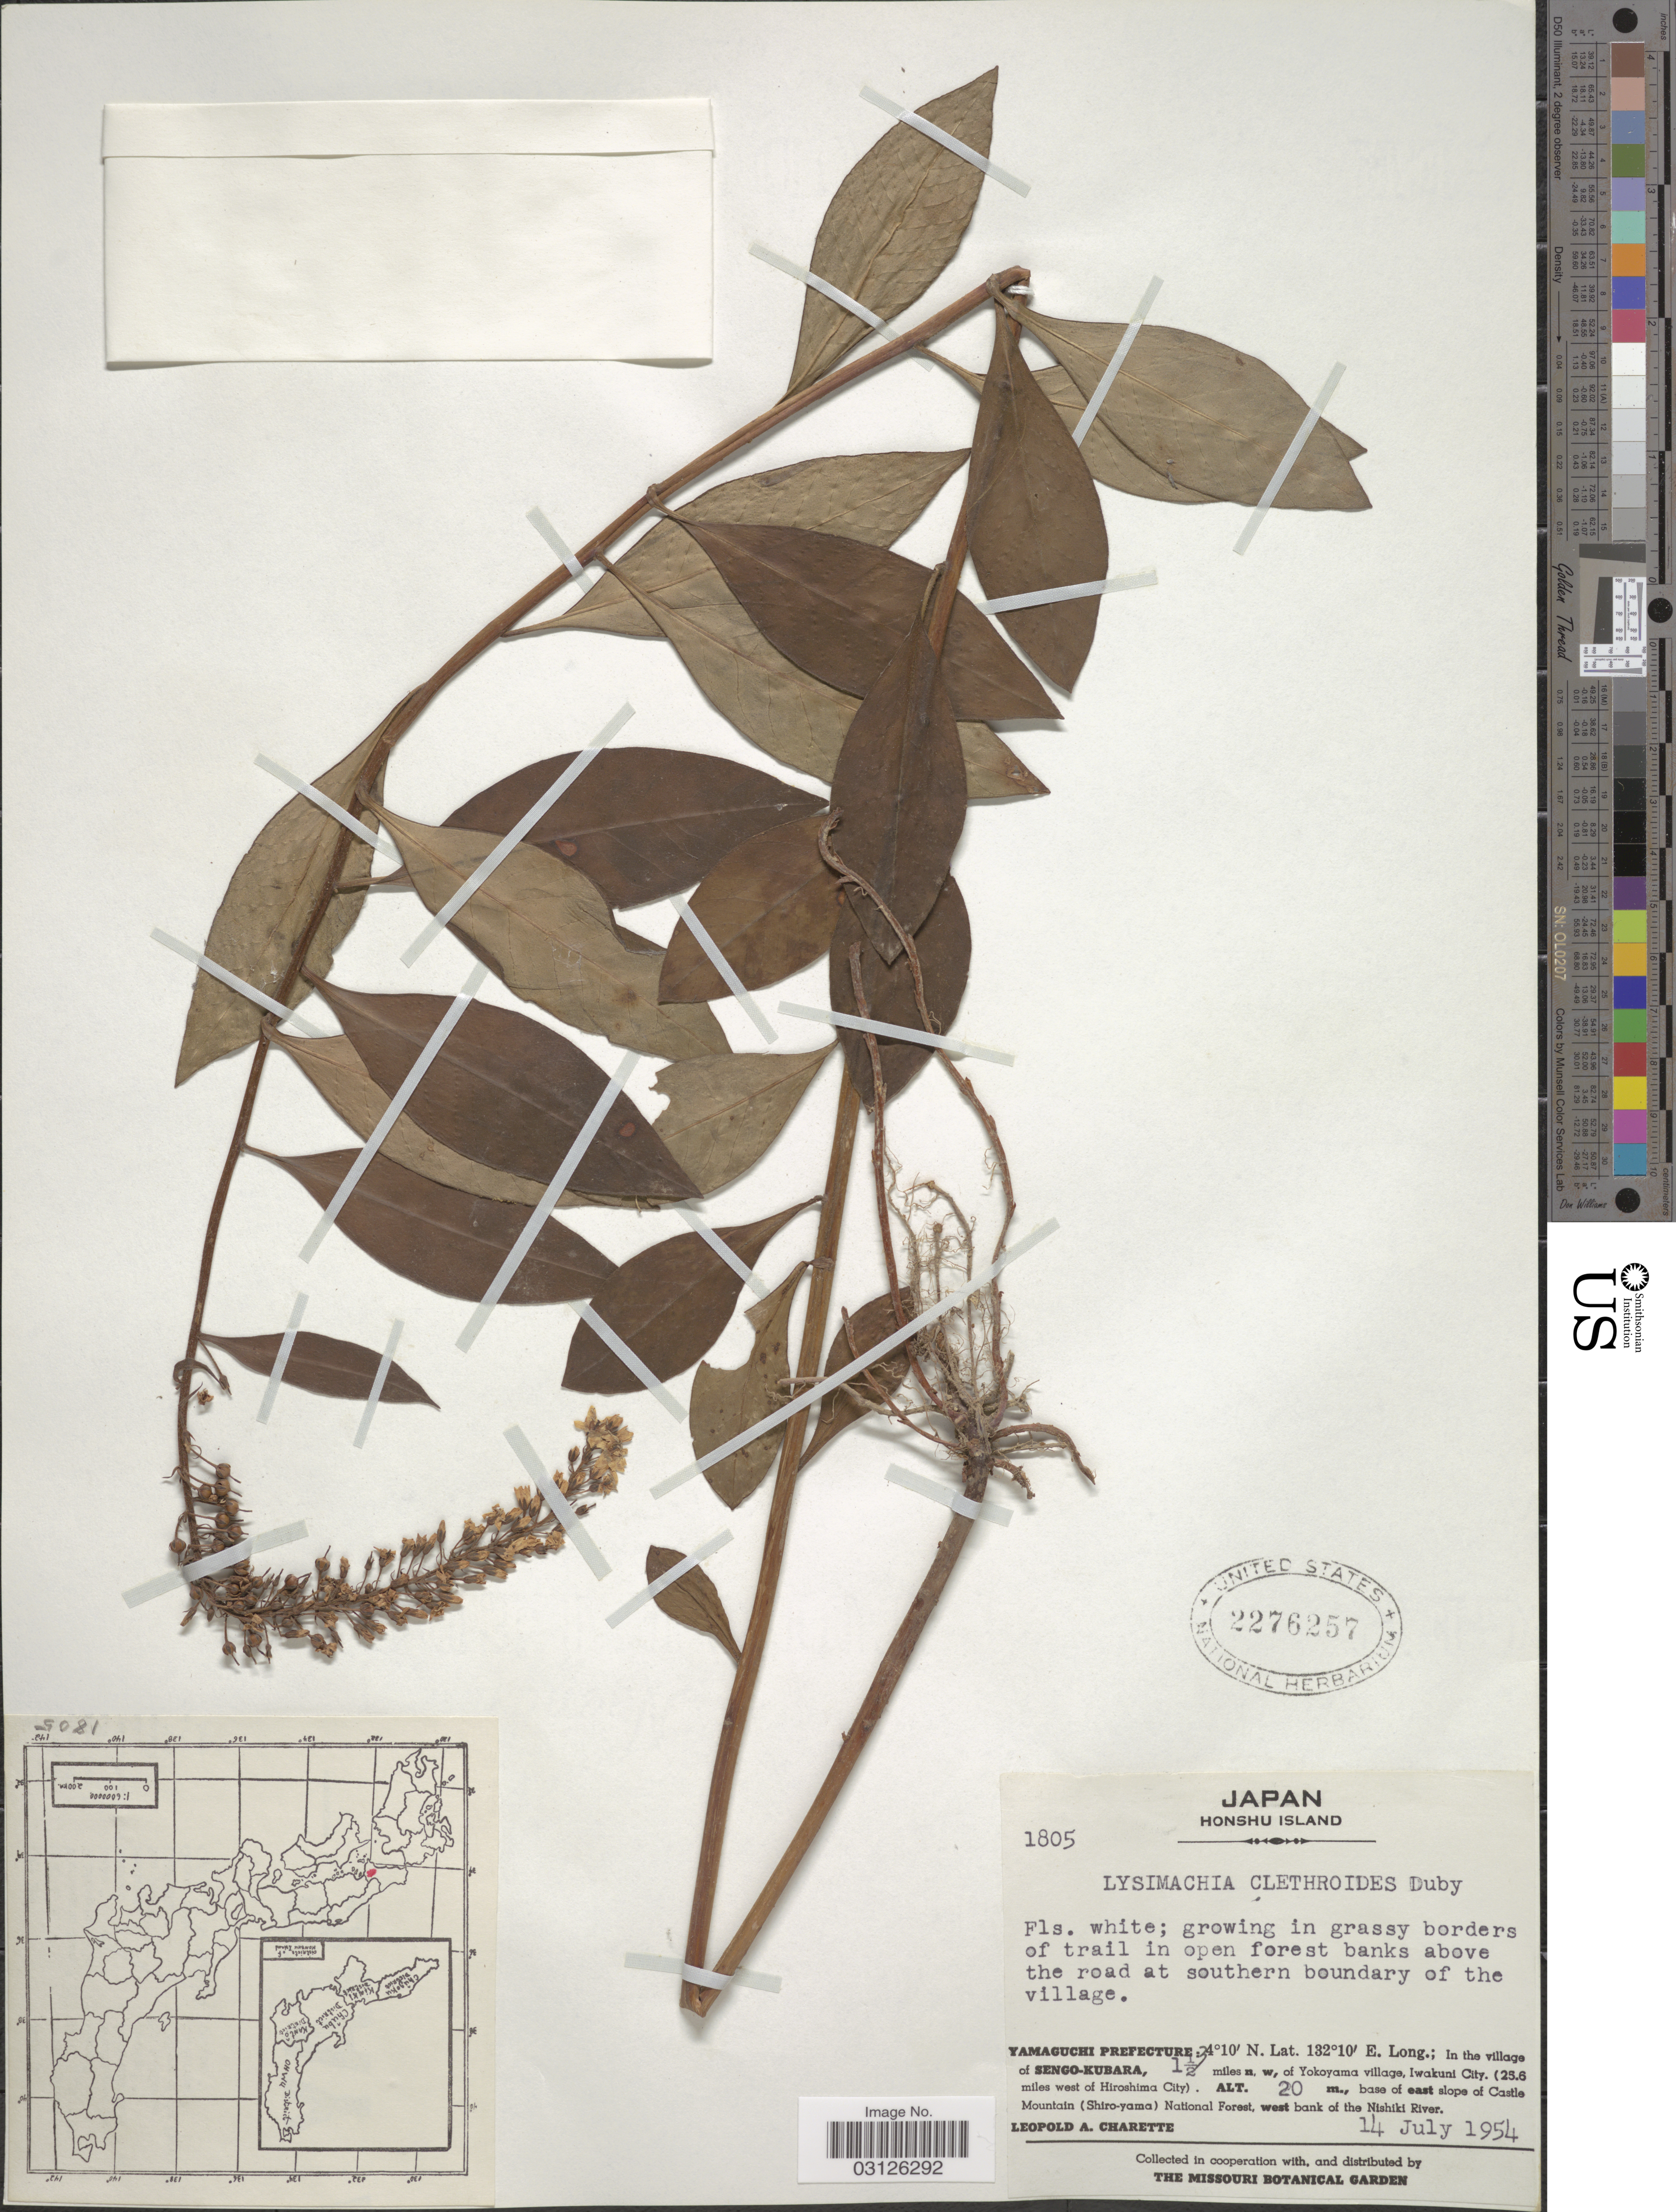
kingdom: Plantae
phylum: Tracheophyta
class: Magnoliopsida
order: Ericales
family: Primulaceae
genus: Lysimachia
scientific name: Lysimachia clethroides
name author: Duby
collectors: L. A. Charette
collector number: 1805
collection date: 1954-07-14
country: Japan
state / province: Yamaguti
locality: Honshu Island. Yamaguchi Prefecture: In the village of Sengo-Kubara, 1½ miles n.w., of Yokoyama village, Iwakuni City. (25.6 miles west of Hiroshima City). Base of east slope of Castle Mountain (Shiro-yama) National Forest, west bank of the Nishiki River.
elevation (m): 20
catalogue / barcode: US 2276257